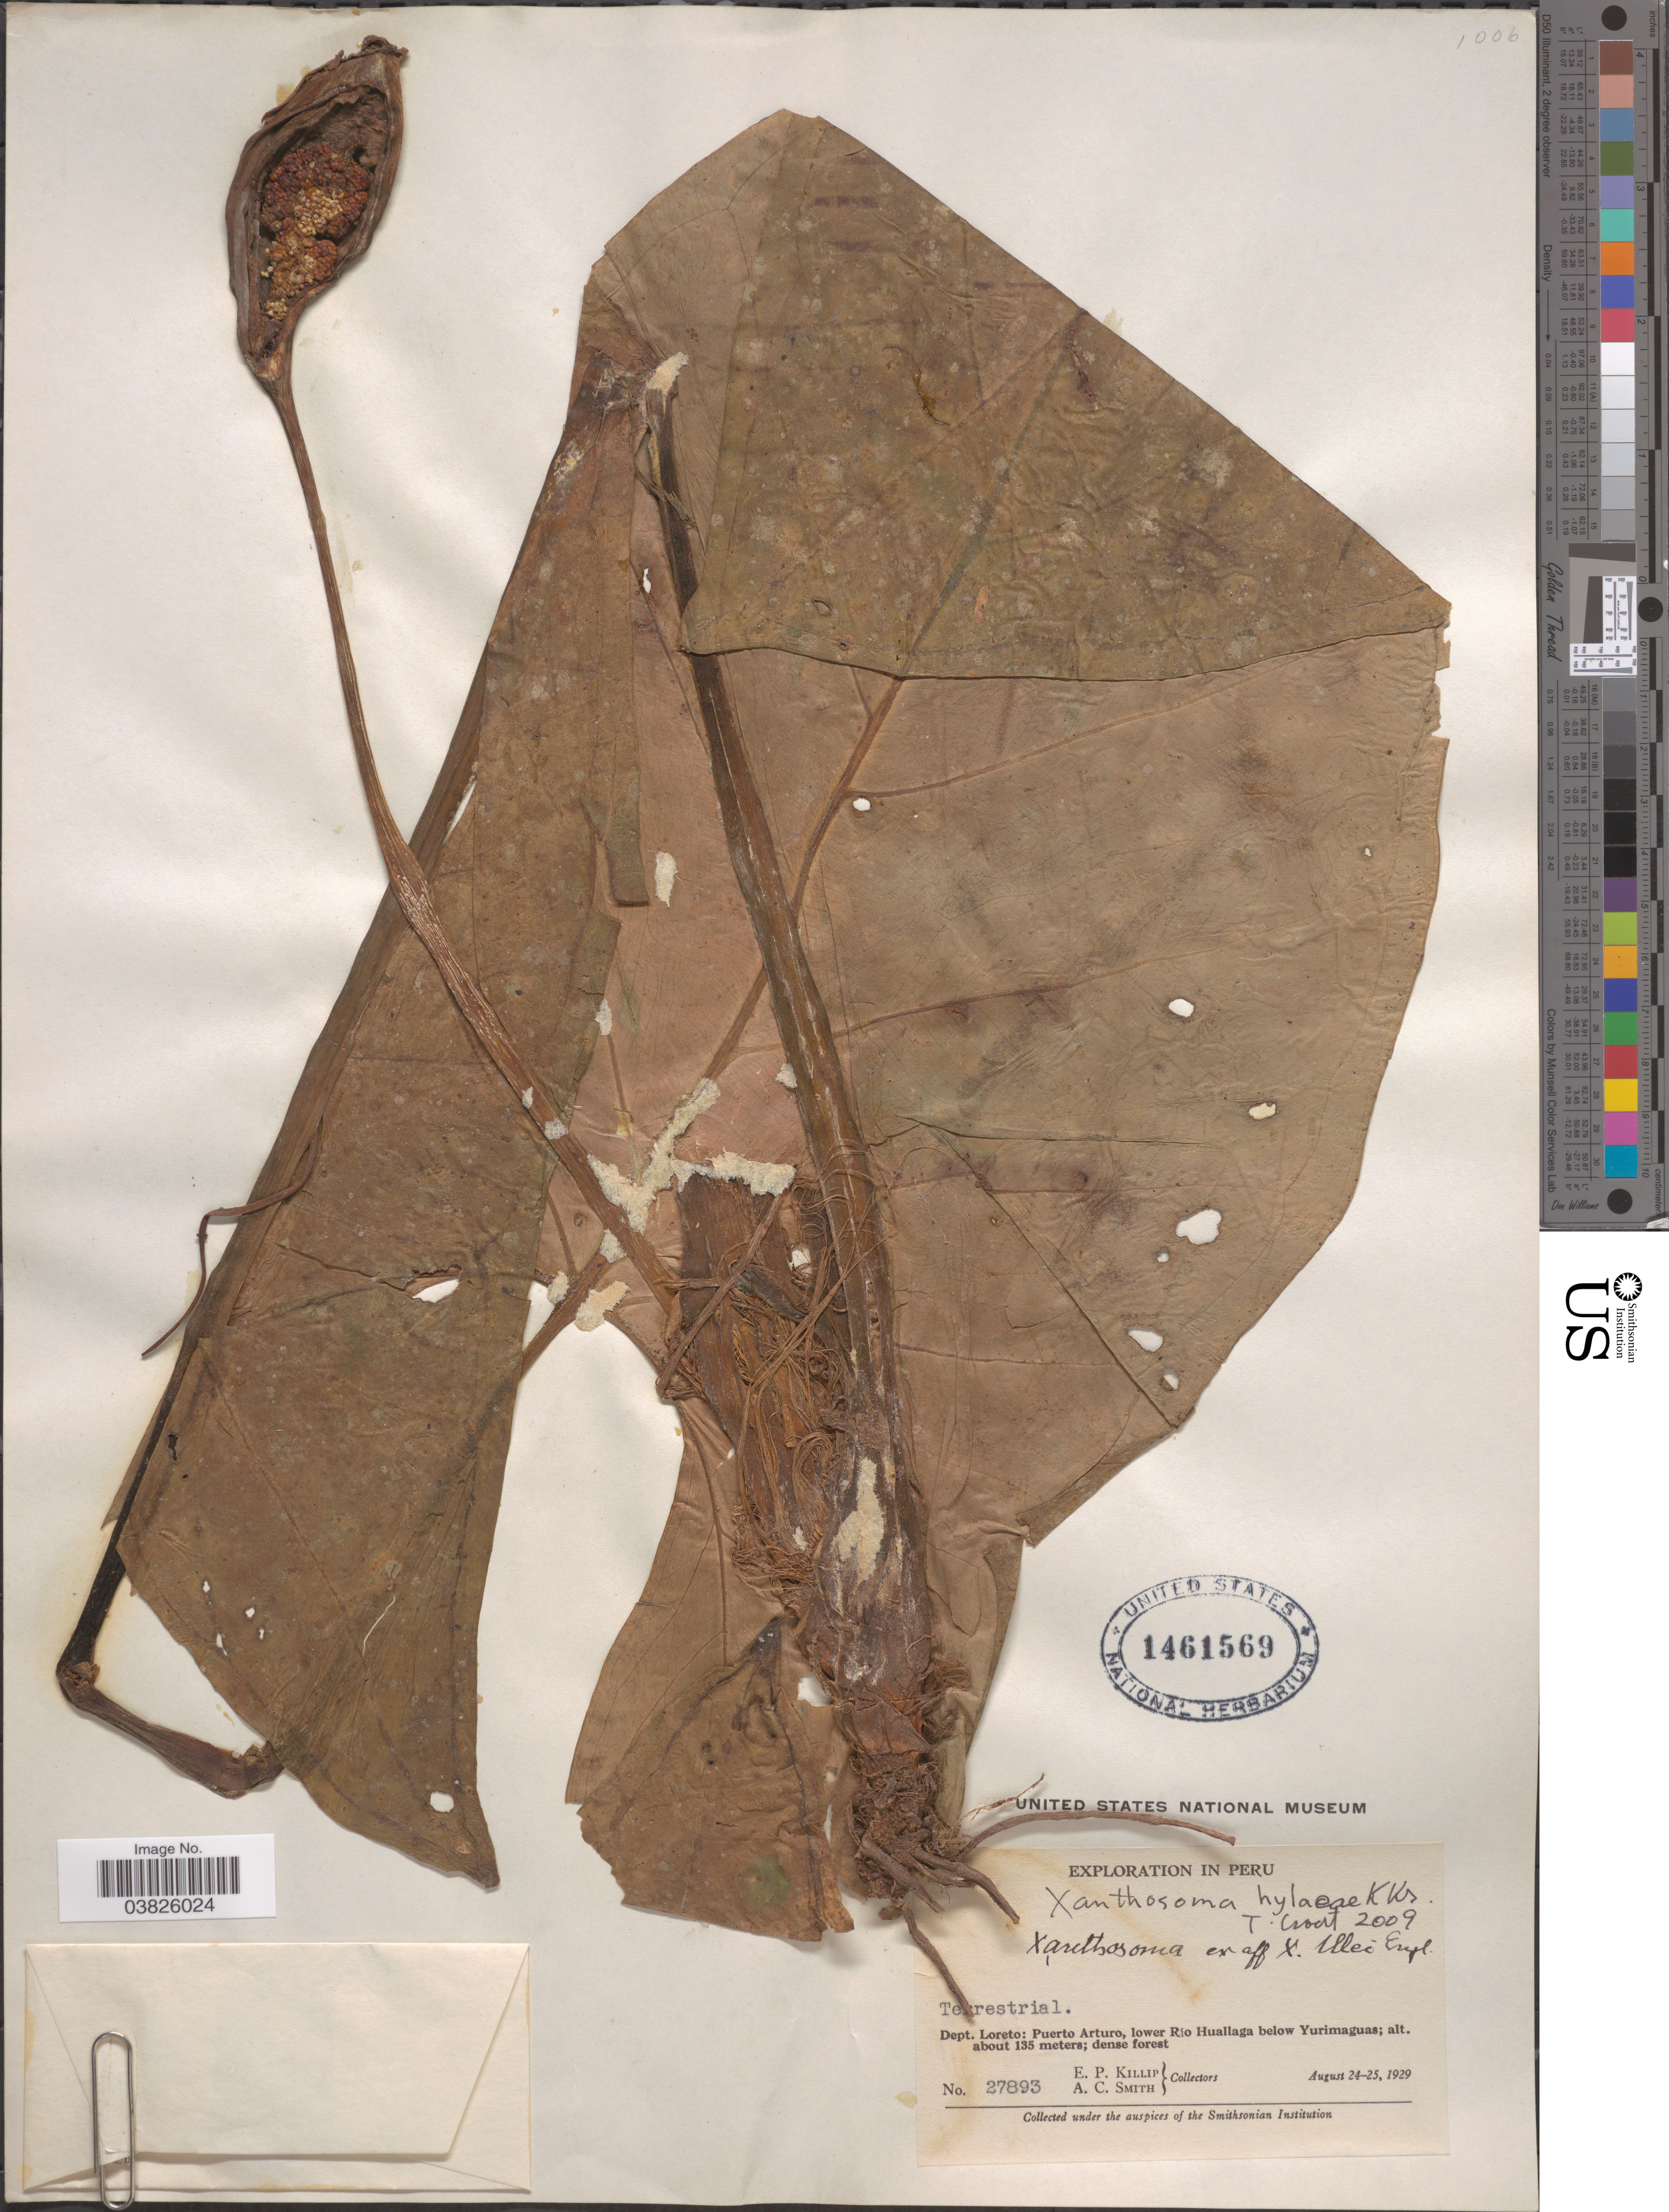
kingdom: Plantae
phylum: Tracheophyta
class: Liliopsida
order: Alismatales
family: Araceae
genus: Xanthosoma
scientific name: Xanthosoma hylaeae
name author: Engl. & K. Krause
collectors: E. P. Killip & A. C. Smith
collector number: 27893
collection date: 1929-08-24/1929-08-25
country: Peru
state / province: Loreto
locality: Dept. Loreto: Puerto Arturo, lower Río Huallaga below Yurimaguas.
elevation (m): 135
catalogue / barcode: US 1461569